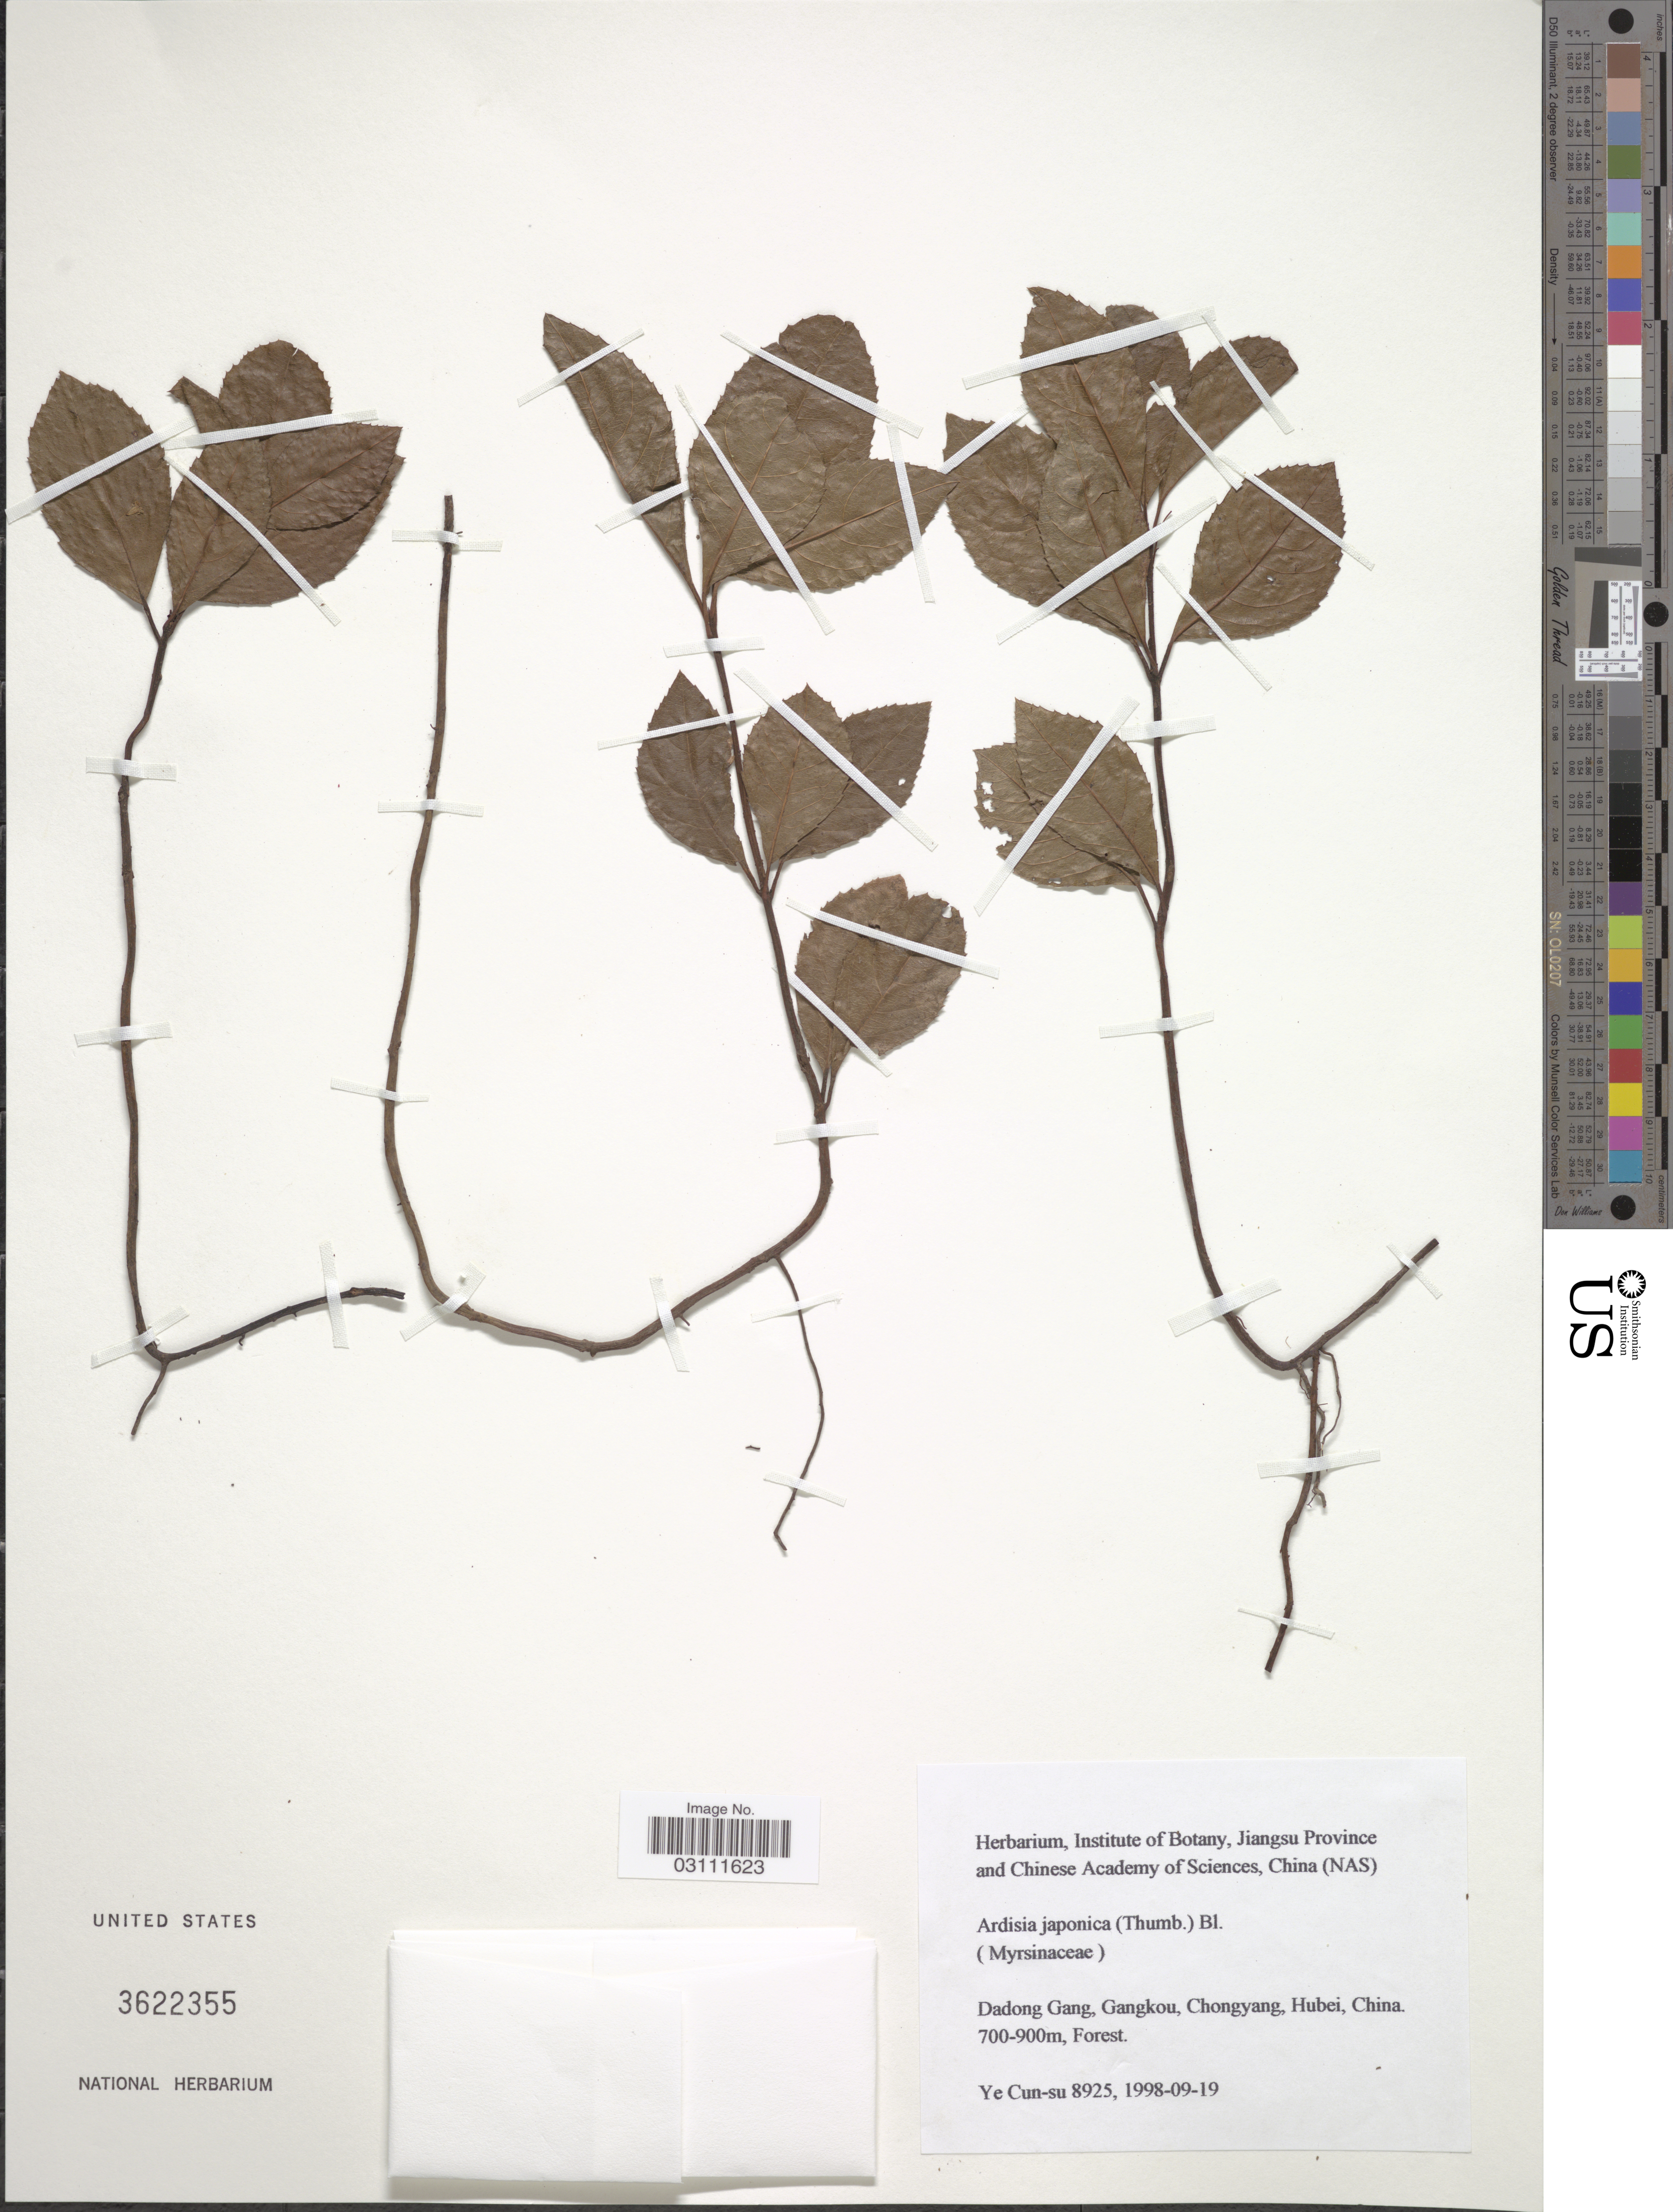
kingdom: Plantae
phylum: Tracheophyta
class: Magnoliopsida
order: Ericales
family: Primulaceae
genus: Ardisia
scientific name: Ardisia japonica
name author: (Thunb.) Blume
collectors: Ye Cun-su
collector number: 8925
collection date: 1998-09-19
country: China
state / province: Hubei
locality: Dadong Gang, Gangkou, Chongyang, Hubei, China.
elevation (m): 700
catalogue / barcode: US 3622355